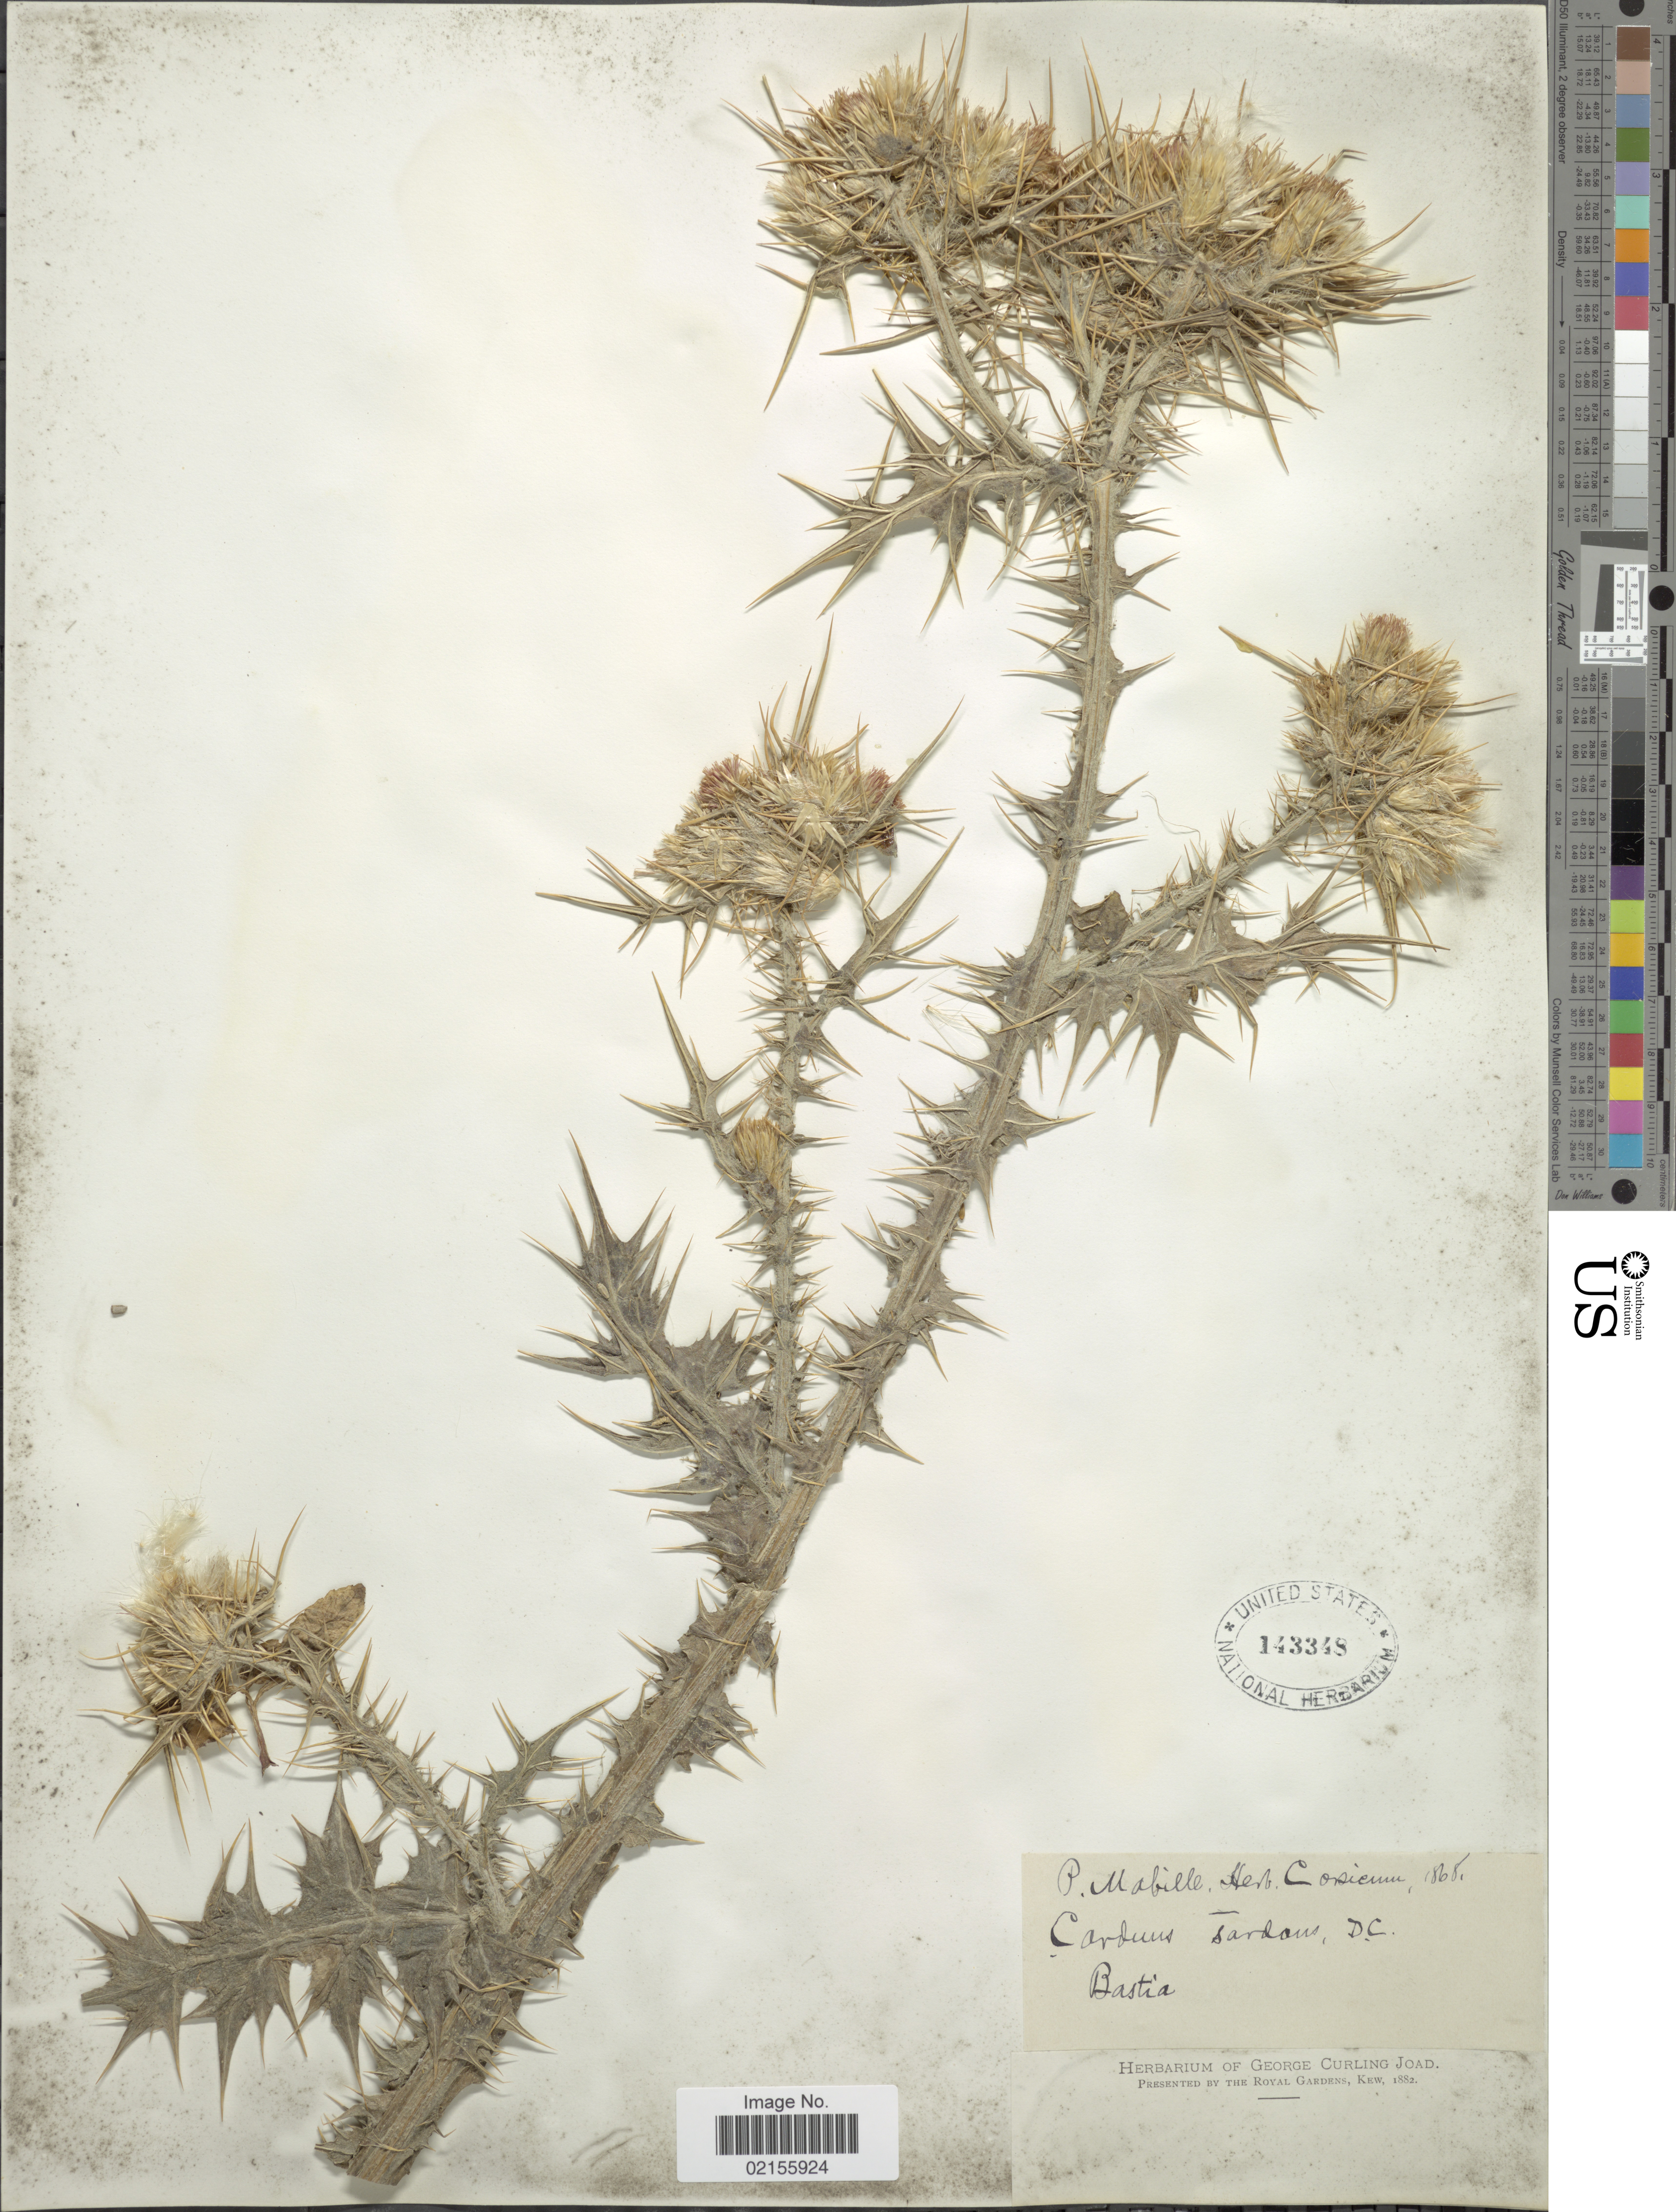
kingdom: Plantae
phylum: Tracheophyta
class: Magnoliopsida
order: Asterales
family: Asteraceae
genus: Carduus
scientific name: Carduus sardous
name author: DC.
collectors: P. Mabille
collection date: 1868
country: France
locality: Bastia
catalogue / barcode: US 143348